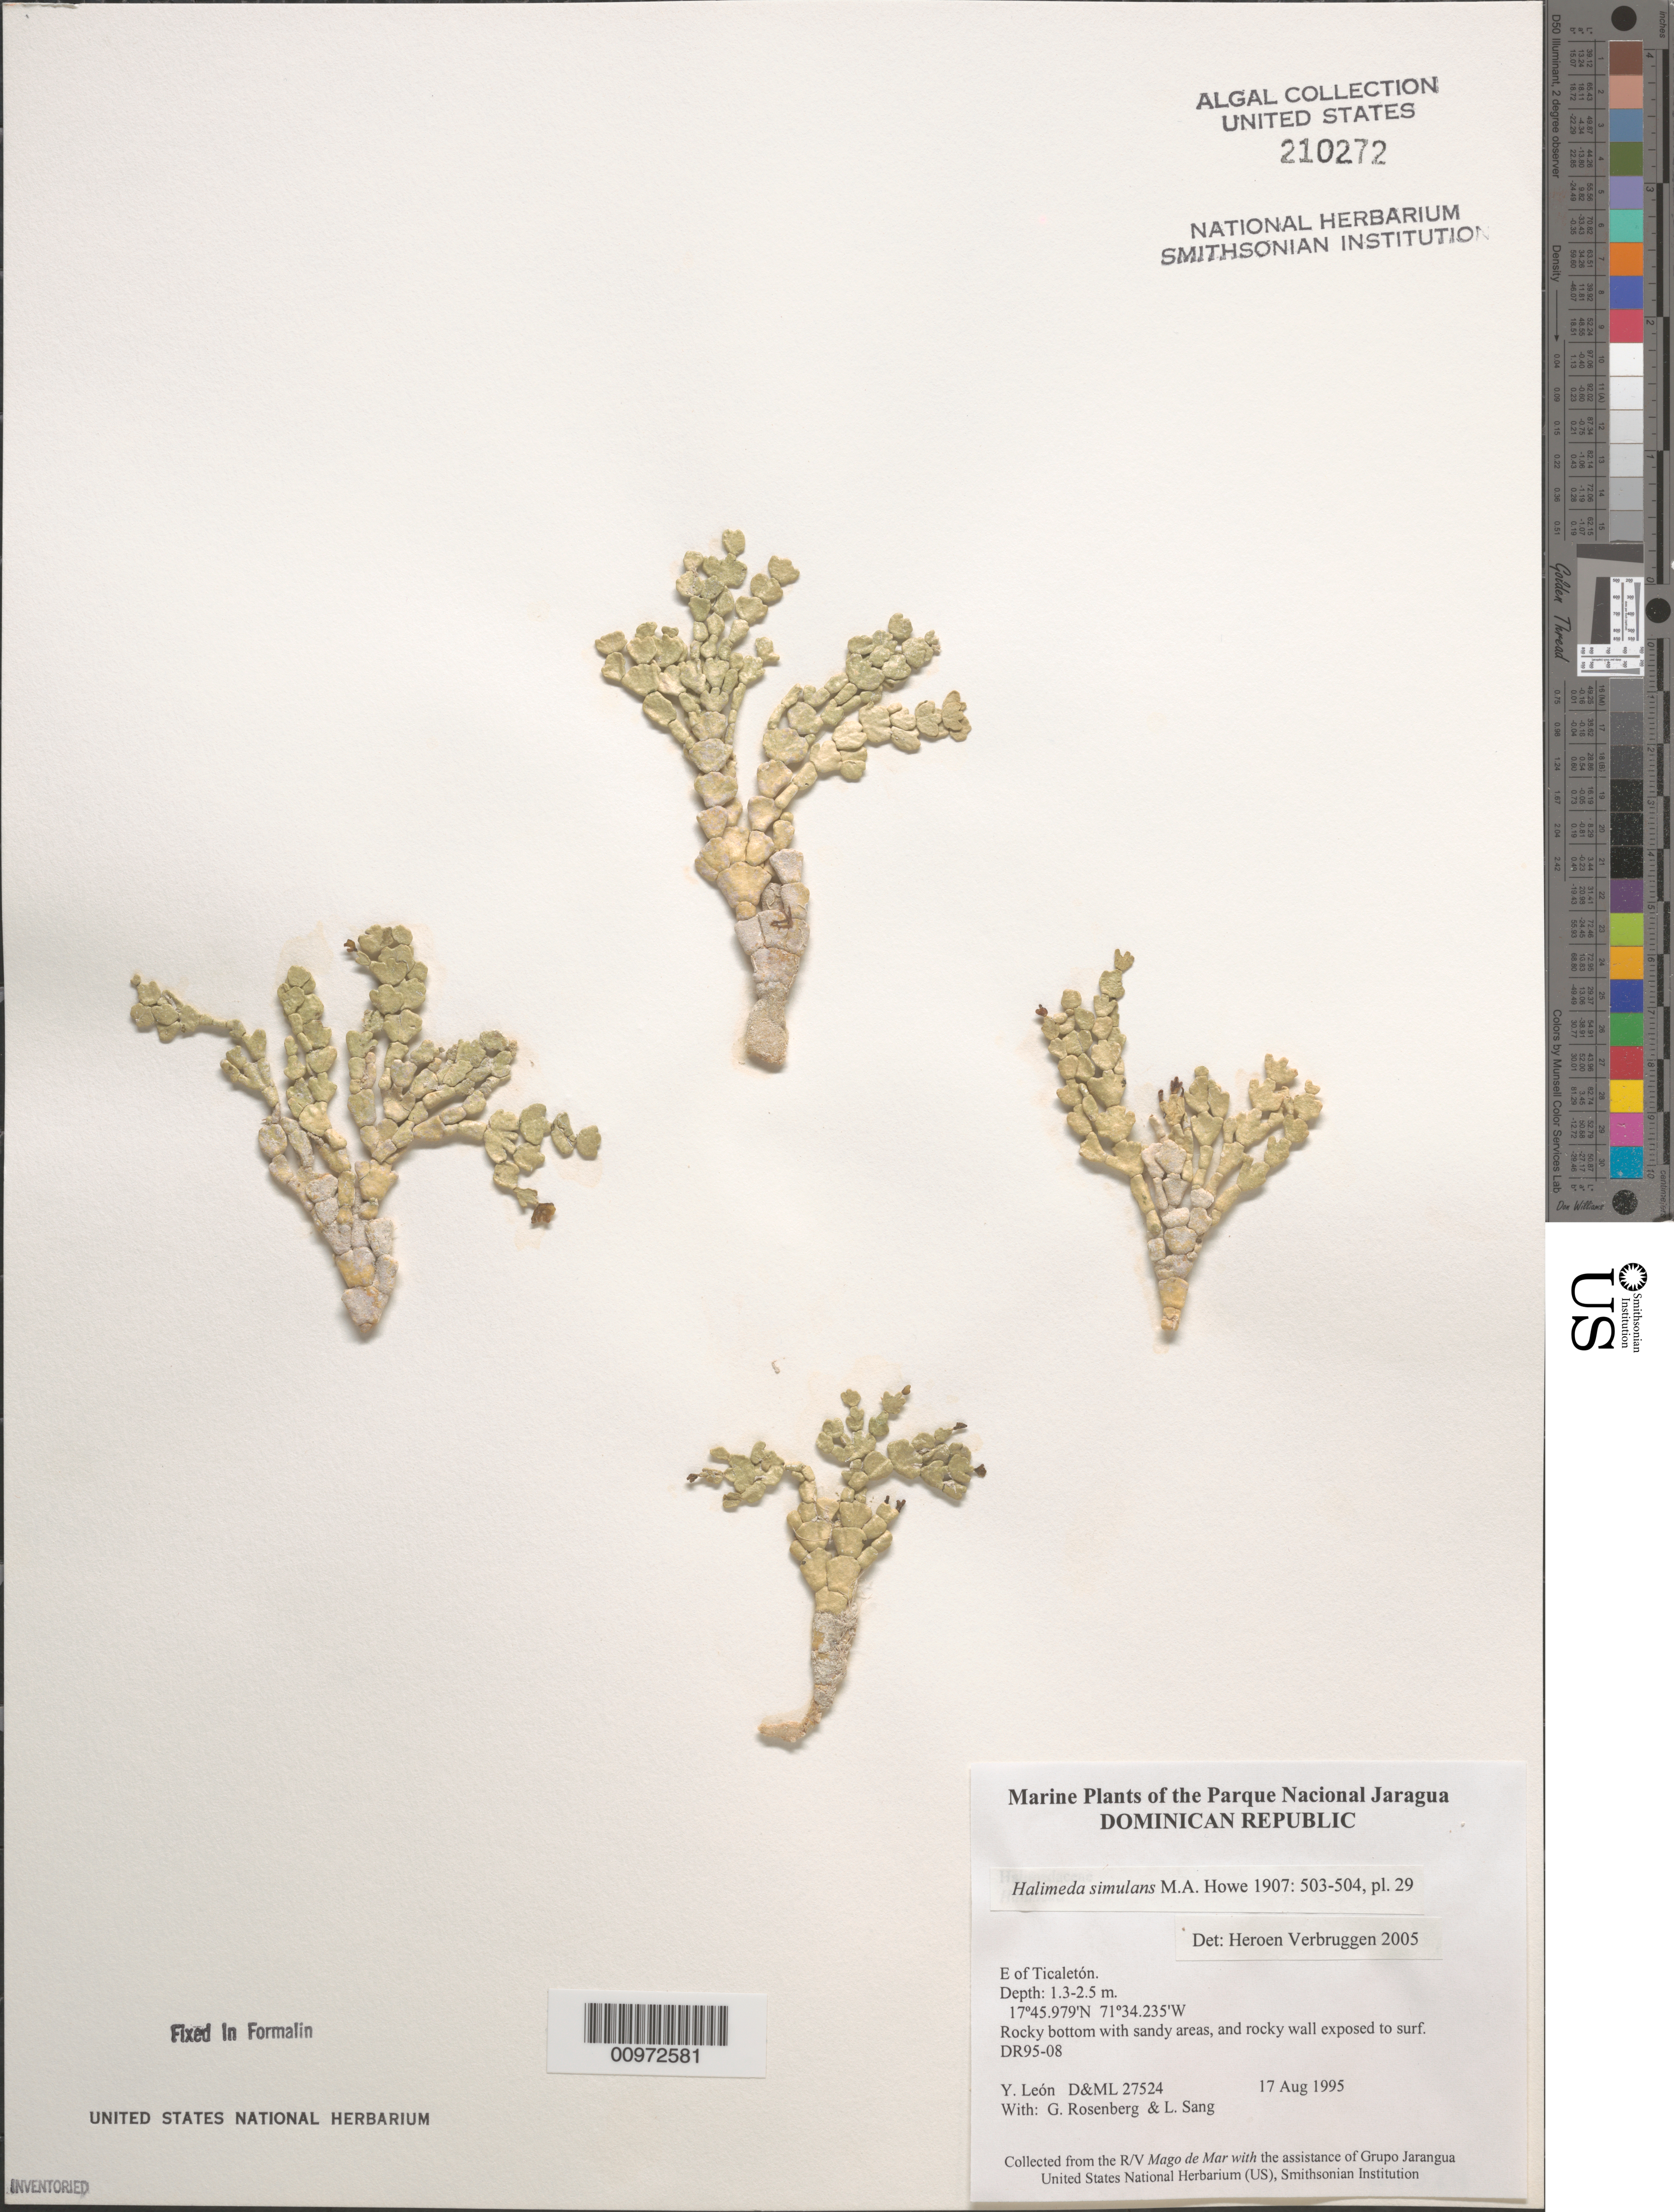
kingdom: Plantae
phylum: Chlorophyta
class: Ulvophyceae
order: Bryopsidales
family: Halimedaceae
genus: Halimeda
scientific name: Halimeda simulans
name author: M. Howe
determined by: Verbruggen, H.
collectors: Y. León, G. Rosenberg & L. Sang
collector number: D&ML 27524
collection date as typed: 17 Aug 1995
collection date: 1995-08-17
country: Dominican Republic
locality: Parque Nacional Jaragua, east of Ticaleton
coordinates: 17 45.979'N, 71 34.235'W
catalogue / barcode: US 210272